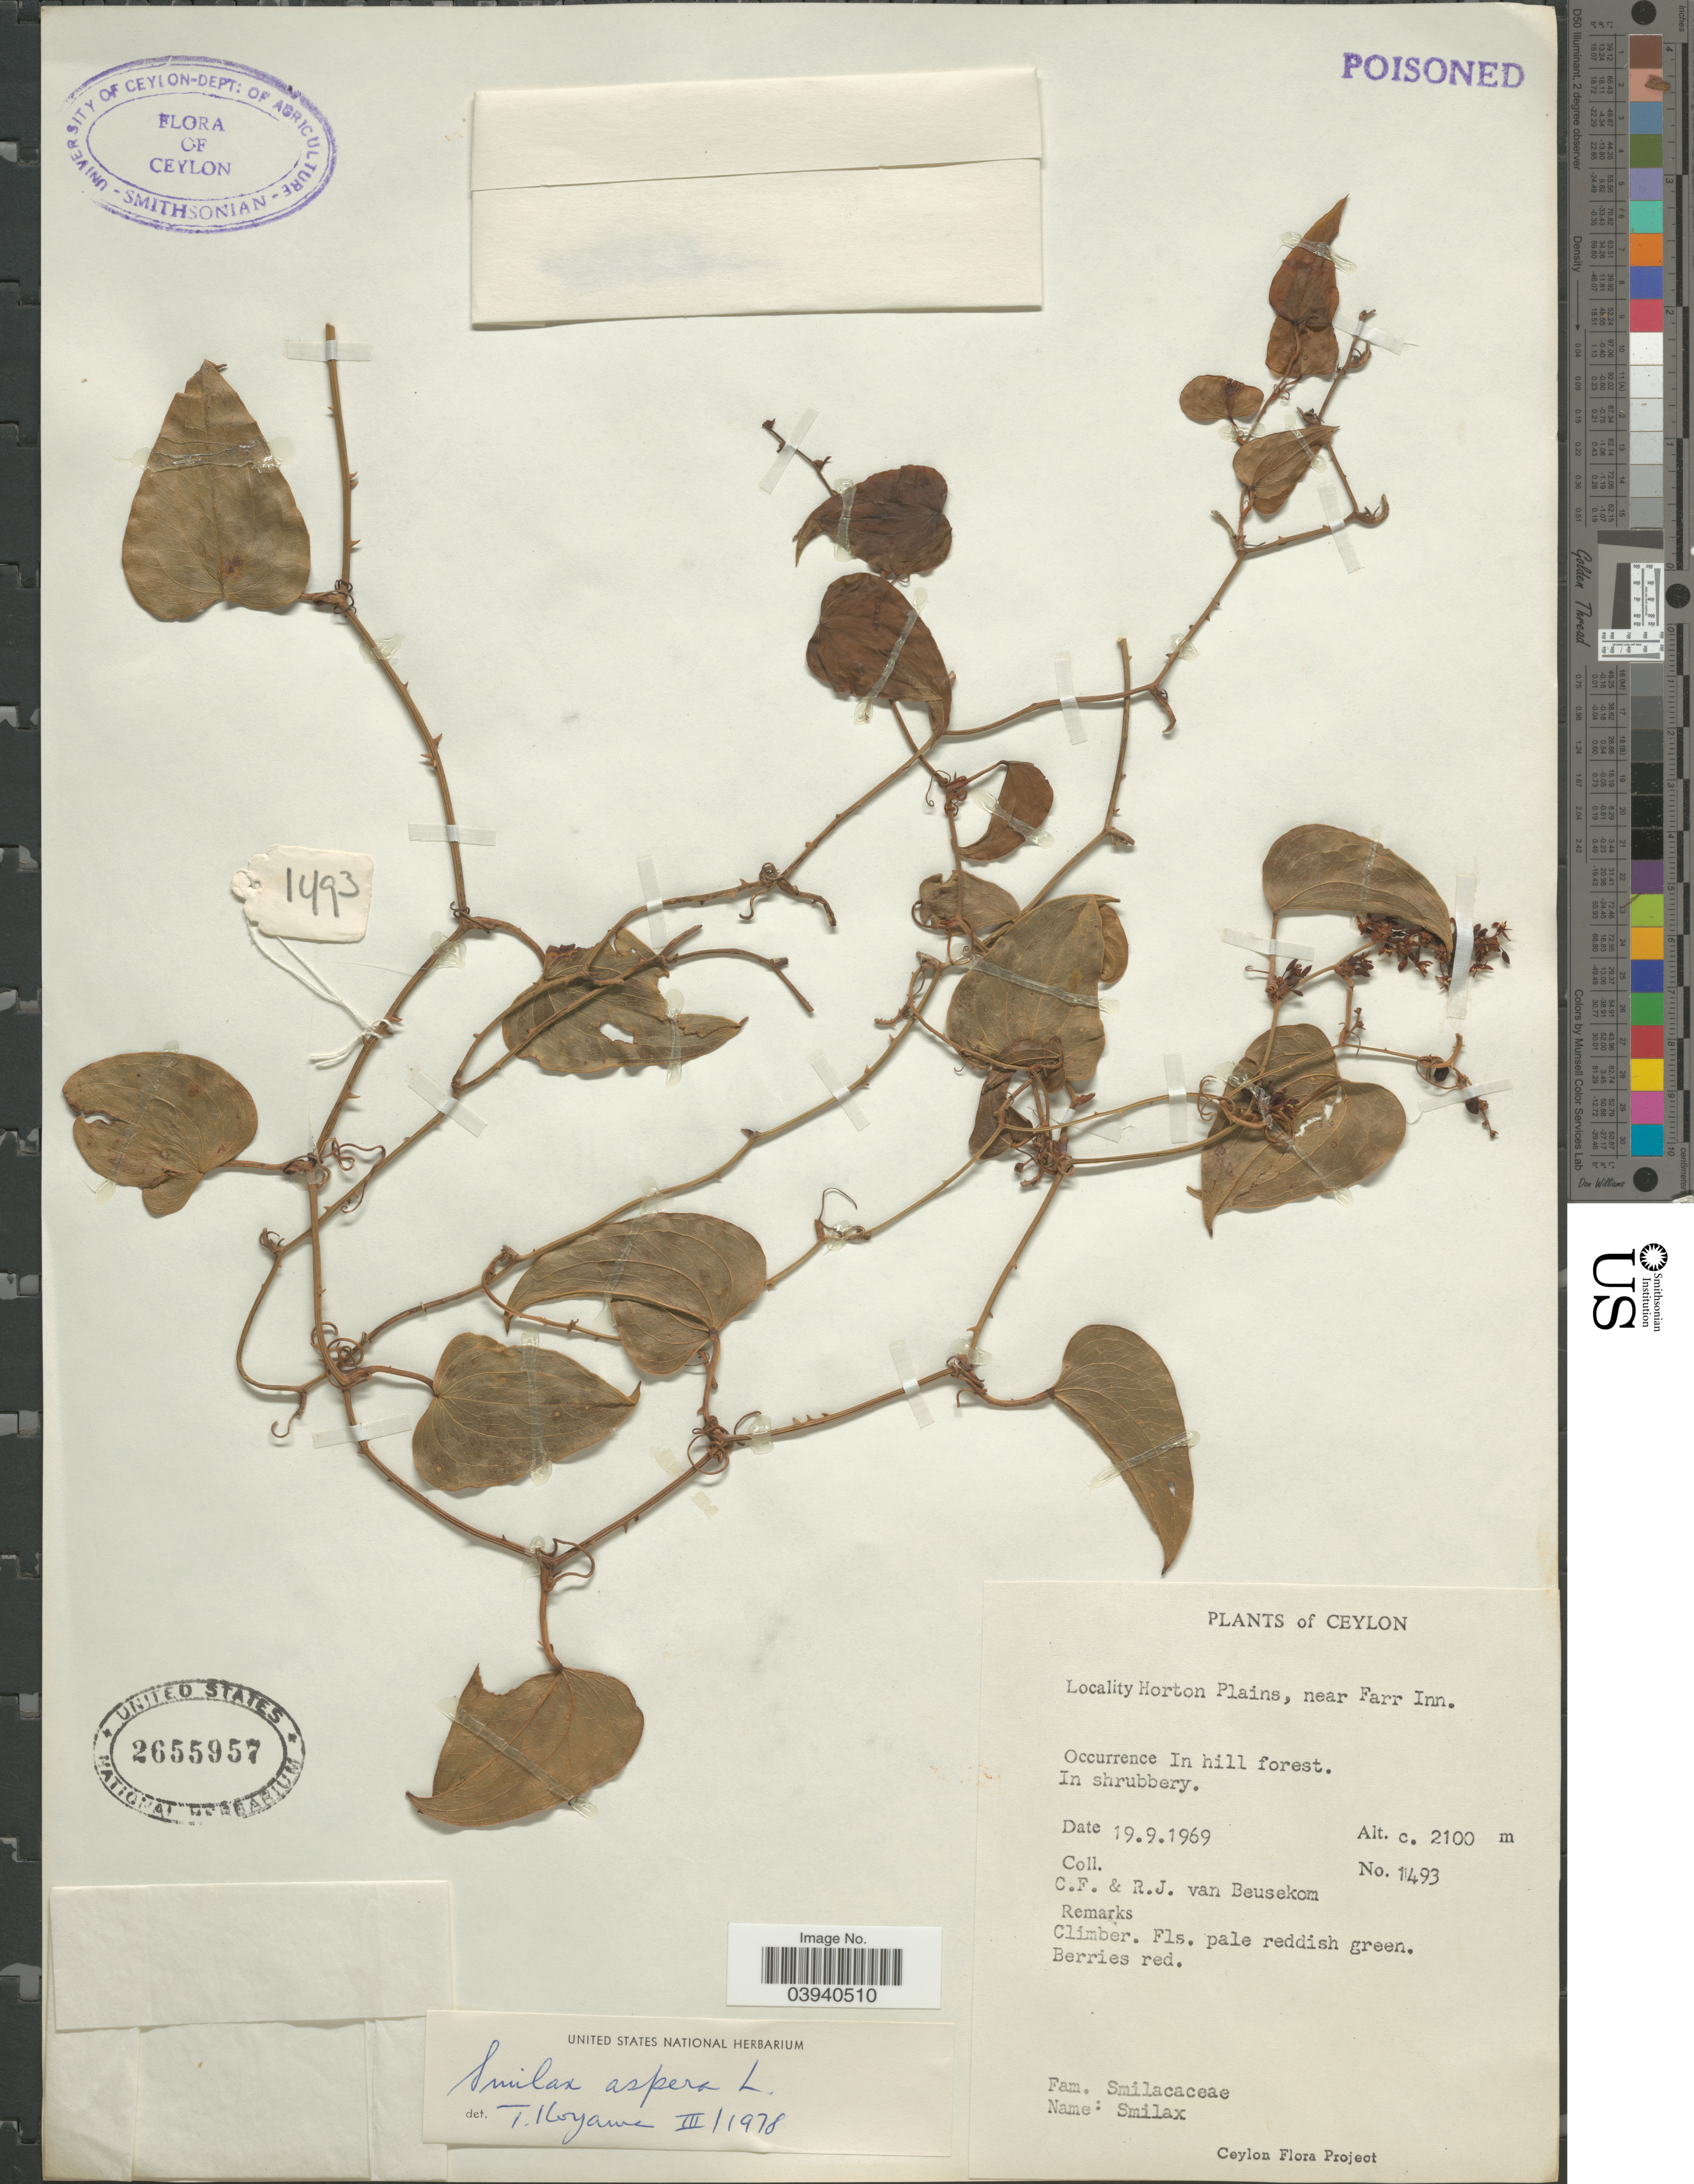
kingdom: Plantae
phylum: Tracheophyta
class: Liliopsida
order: Liliales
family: Smilacaceae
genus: Smilax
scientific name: Smilax aspera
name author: L.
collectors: C. F. Beusekom & R. Beusekom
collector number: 1493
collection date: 1969-09-19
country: Sri Lanka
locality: Ceylon. Horton Plains, near Farr Inn.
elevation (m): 2100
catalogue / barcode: US 2655957